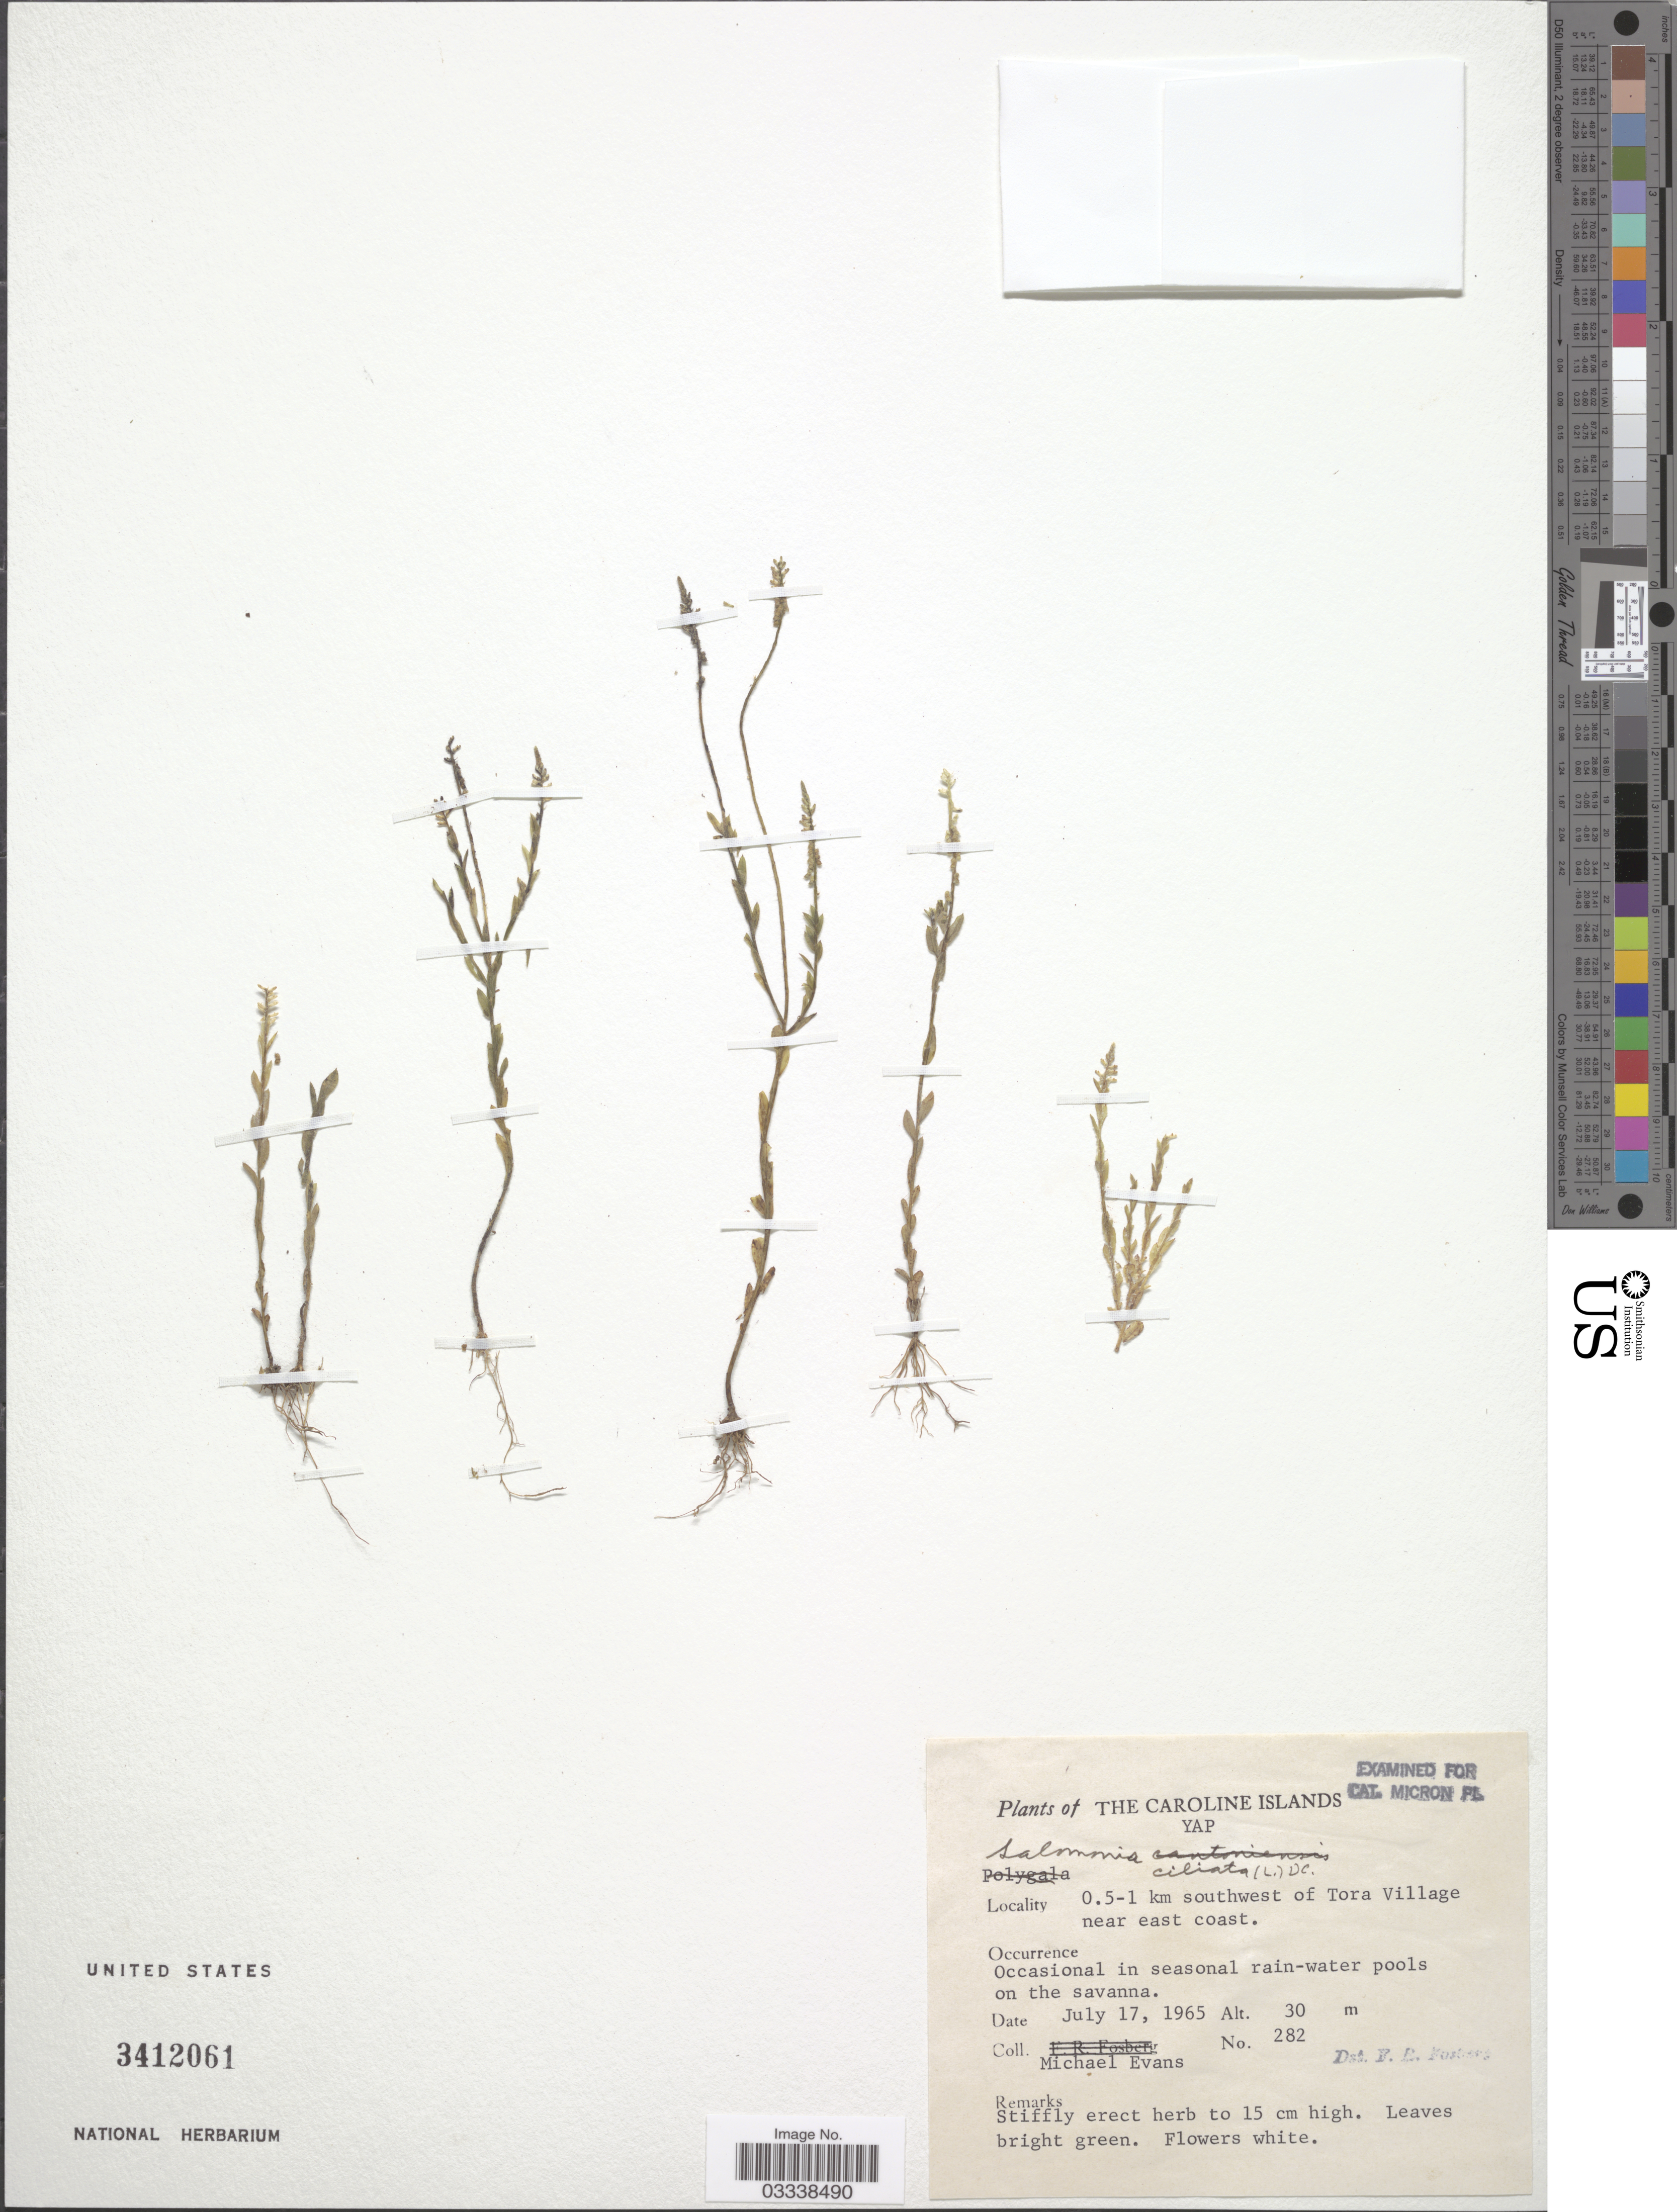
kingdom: Plantae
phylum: Tracheophyta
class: Magnoliopsida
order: Fabales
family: Polygalaceae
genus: Salomonia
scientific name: Salomonia ciliata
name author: (L.) DC.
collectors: M. Evans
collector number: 282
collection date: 1965-07-17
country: Micronesia, Federated States of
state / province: Yap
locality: The Caroline Islands, Yap, 0.5-1 km southwest of Tora Village near east coast.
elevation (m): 30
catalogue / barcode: US 3412061